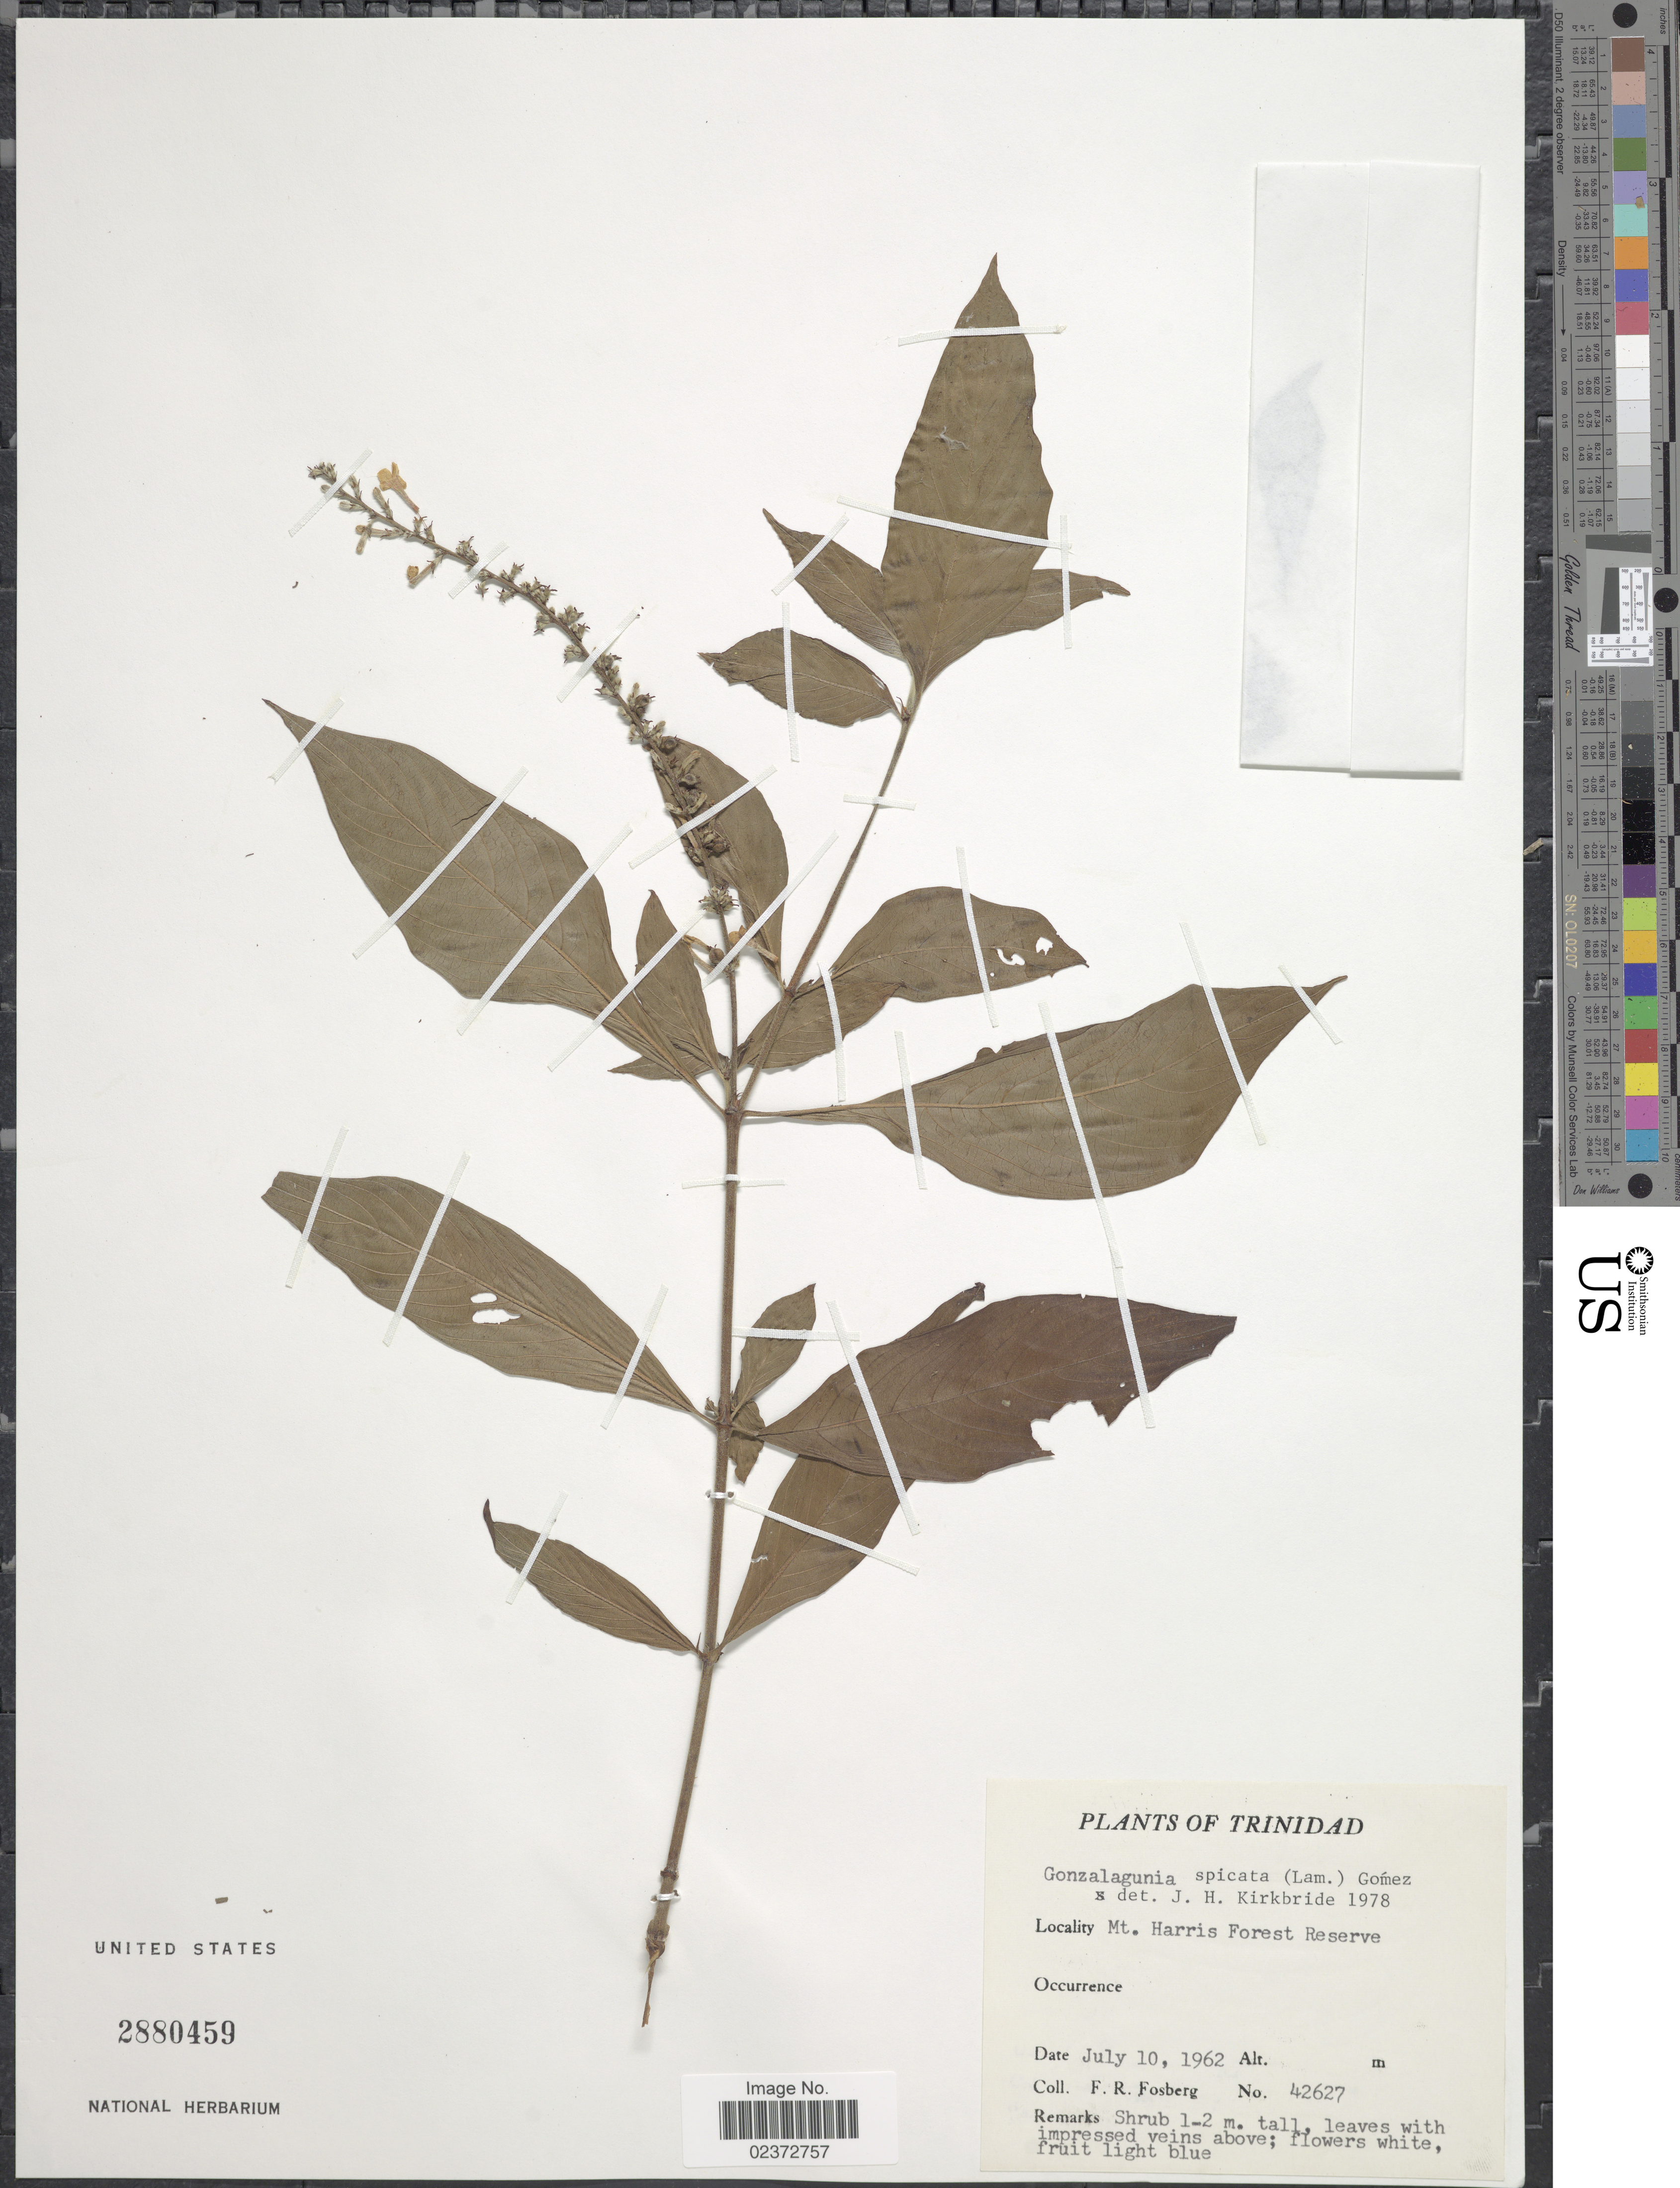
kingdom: Plantae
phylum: Tracheophyta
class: Magnoliopsida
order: Gentianales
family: Rubiaceae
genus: Gonzalagunia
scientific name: Gonzalagunia spicata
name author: (Lam.) M. Gómez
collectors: F. R. Fosberg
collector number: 42627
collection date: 1962-07-10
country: Trinidad and Tobago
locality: Trinidad. Mt. Harris Forest Reserve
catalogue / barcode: US 2880459